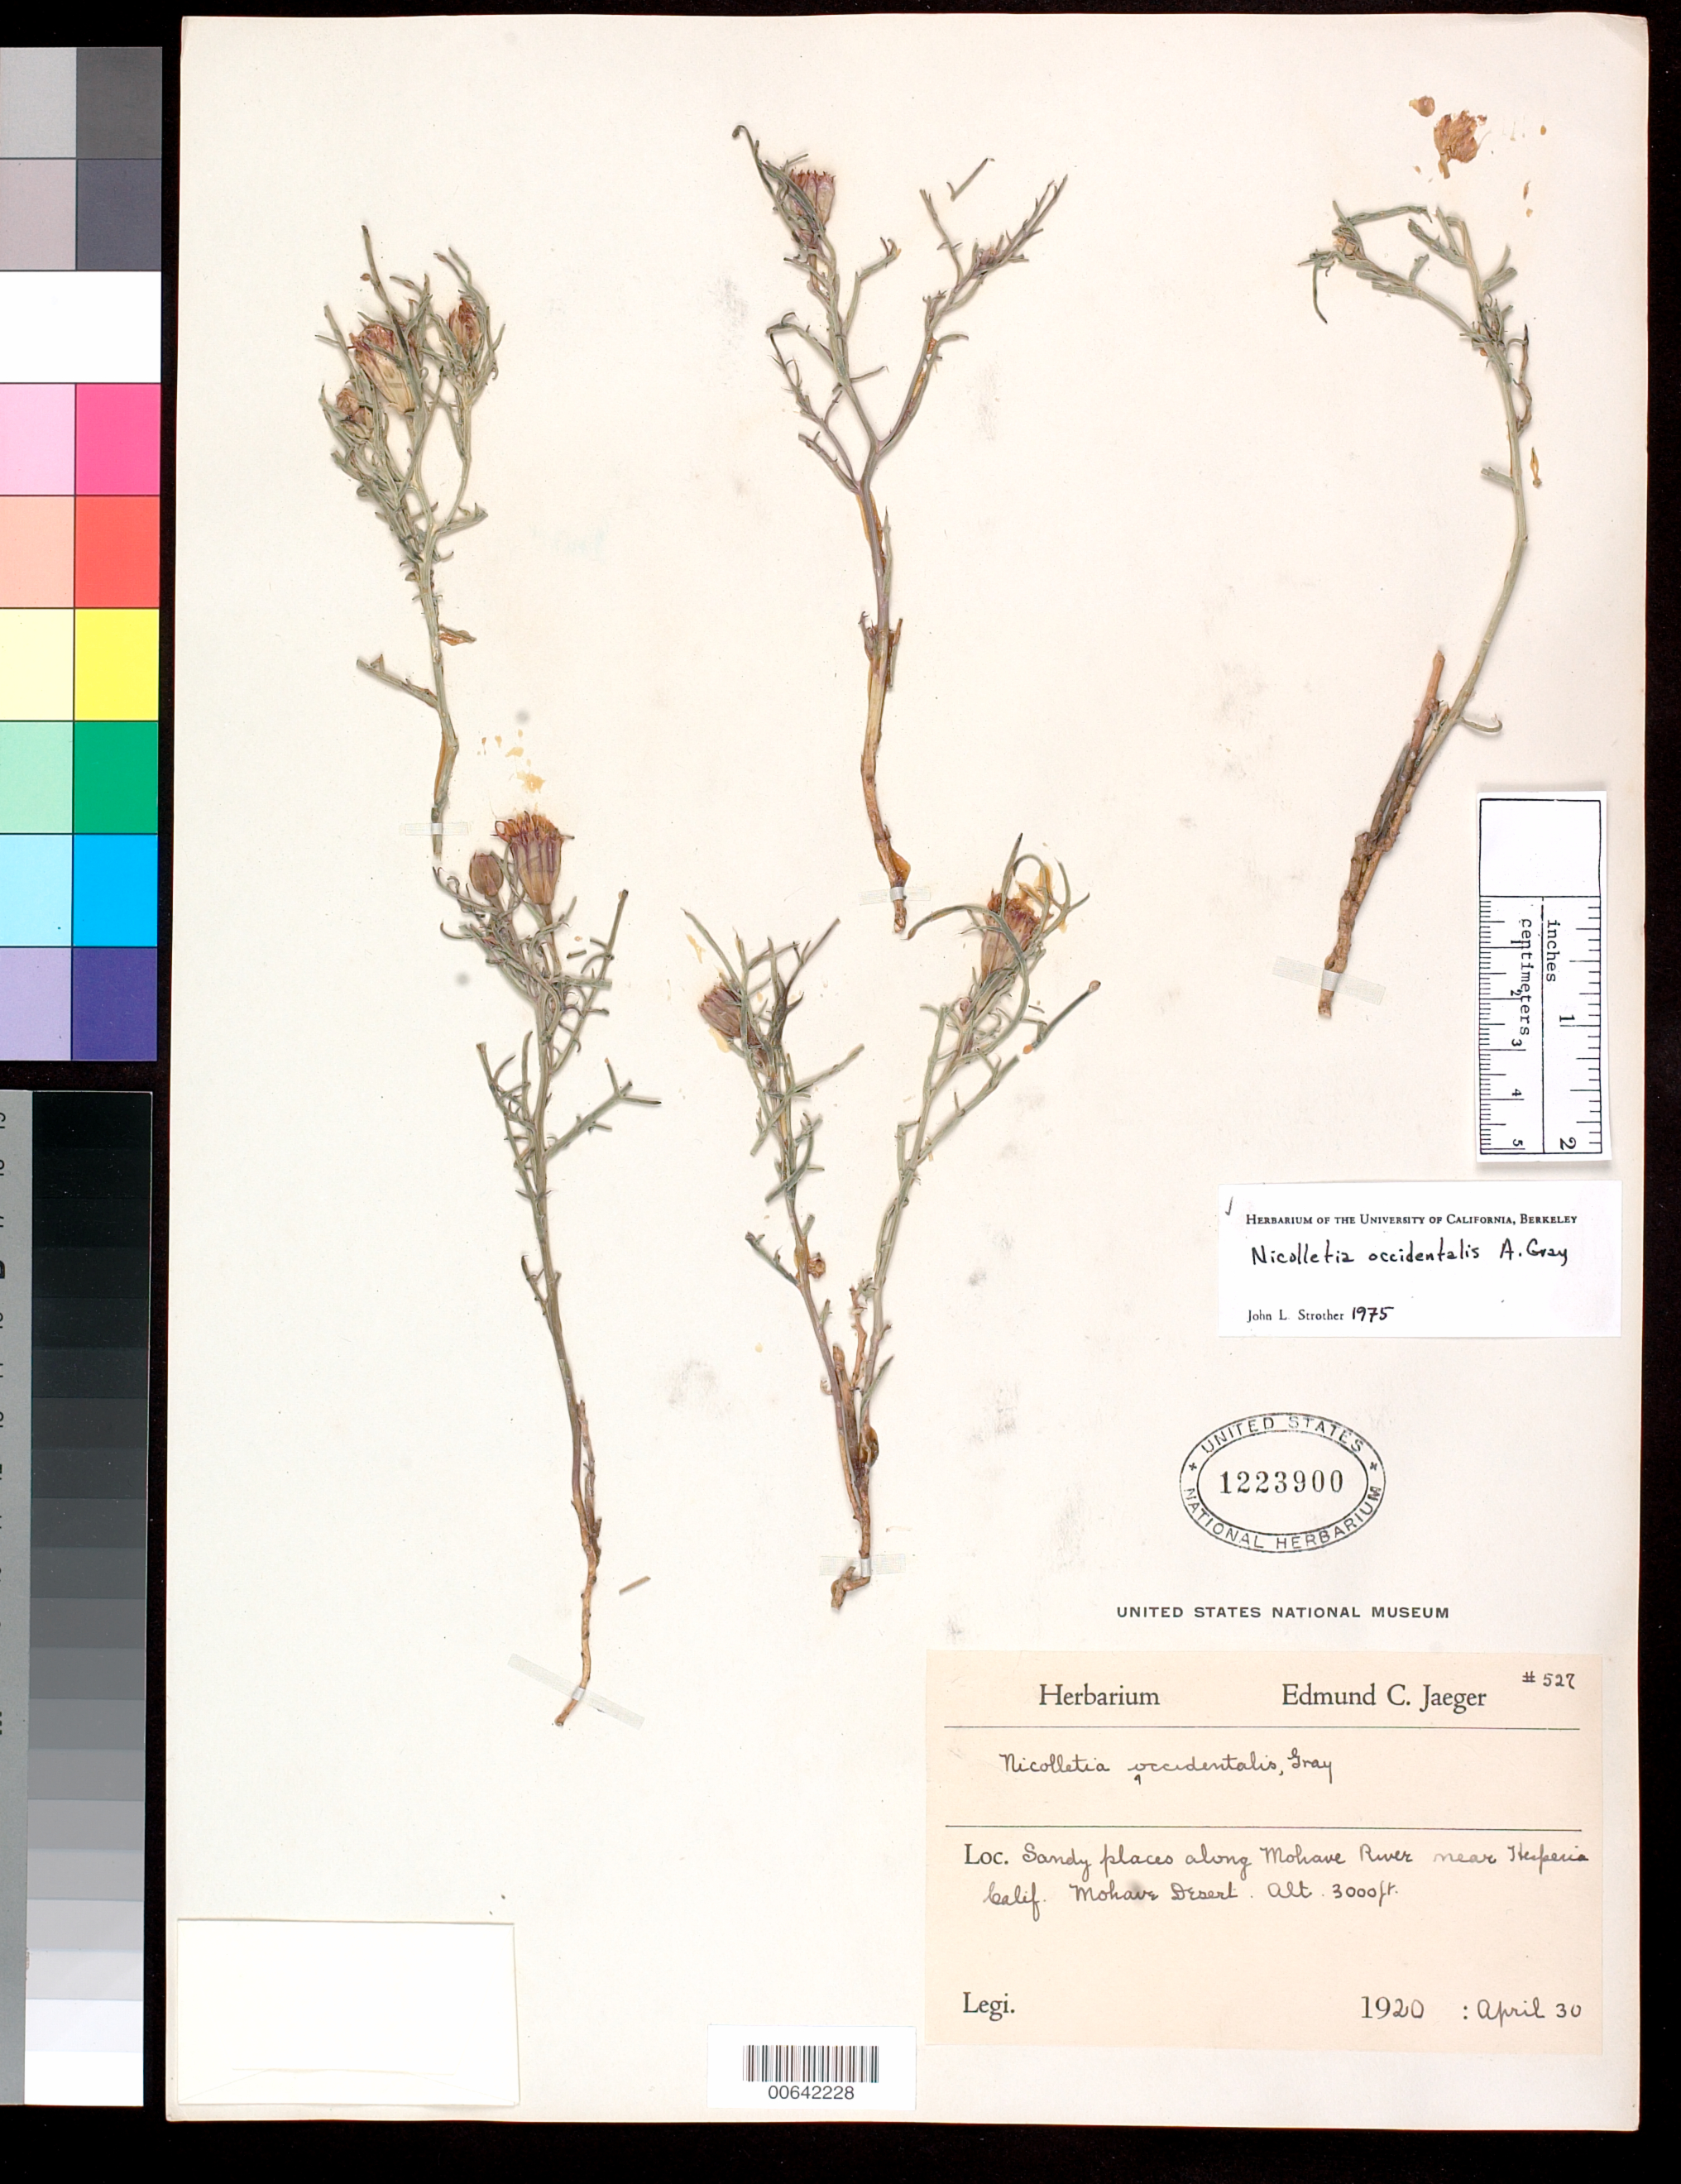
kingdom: Plantae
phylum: Tracheophyta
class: Magnoliopsida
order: Asterales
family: Asteraceae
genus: Nicolletia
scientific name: Nicolletia occidentalis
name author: A. Gray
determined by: Strother, J. L.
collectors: E. Jaeger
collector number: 527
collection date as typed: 30 Apr 1920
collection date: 1920-04-30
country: United States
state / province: California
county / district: Kern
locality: Mohave river near Hespecia, Mohave Desert.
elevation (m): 914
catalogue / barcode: US 1223900